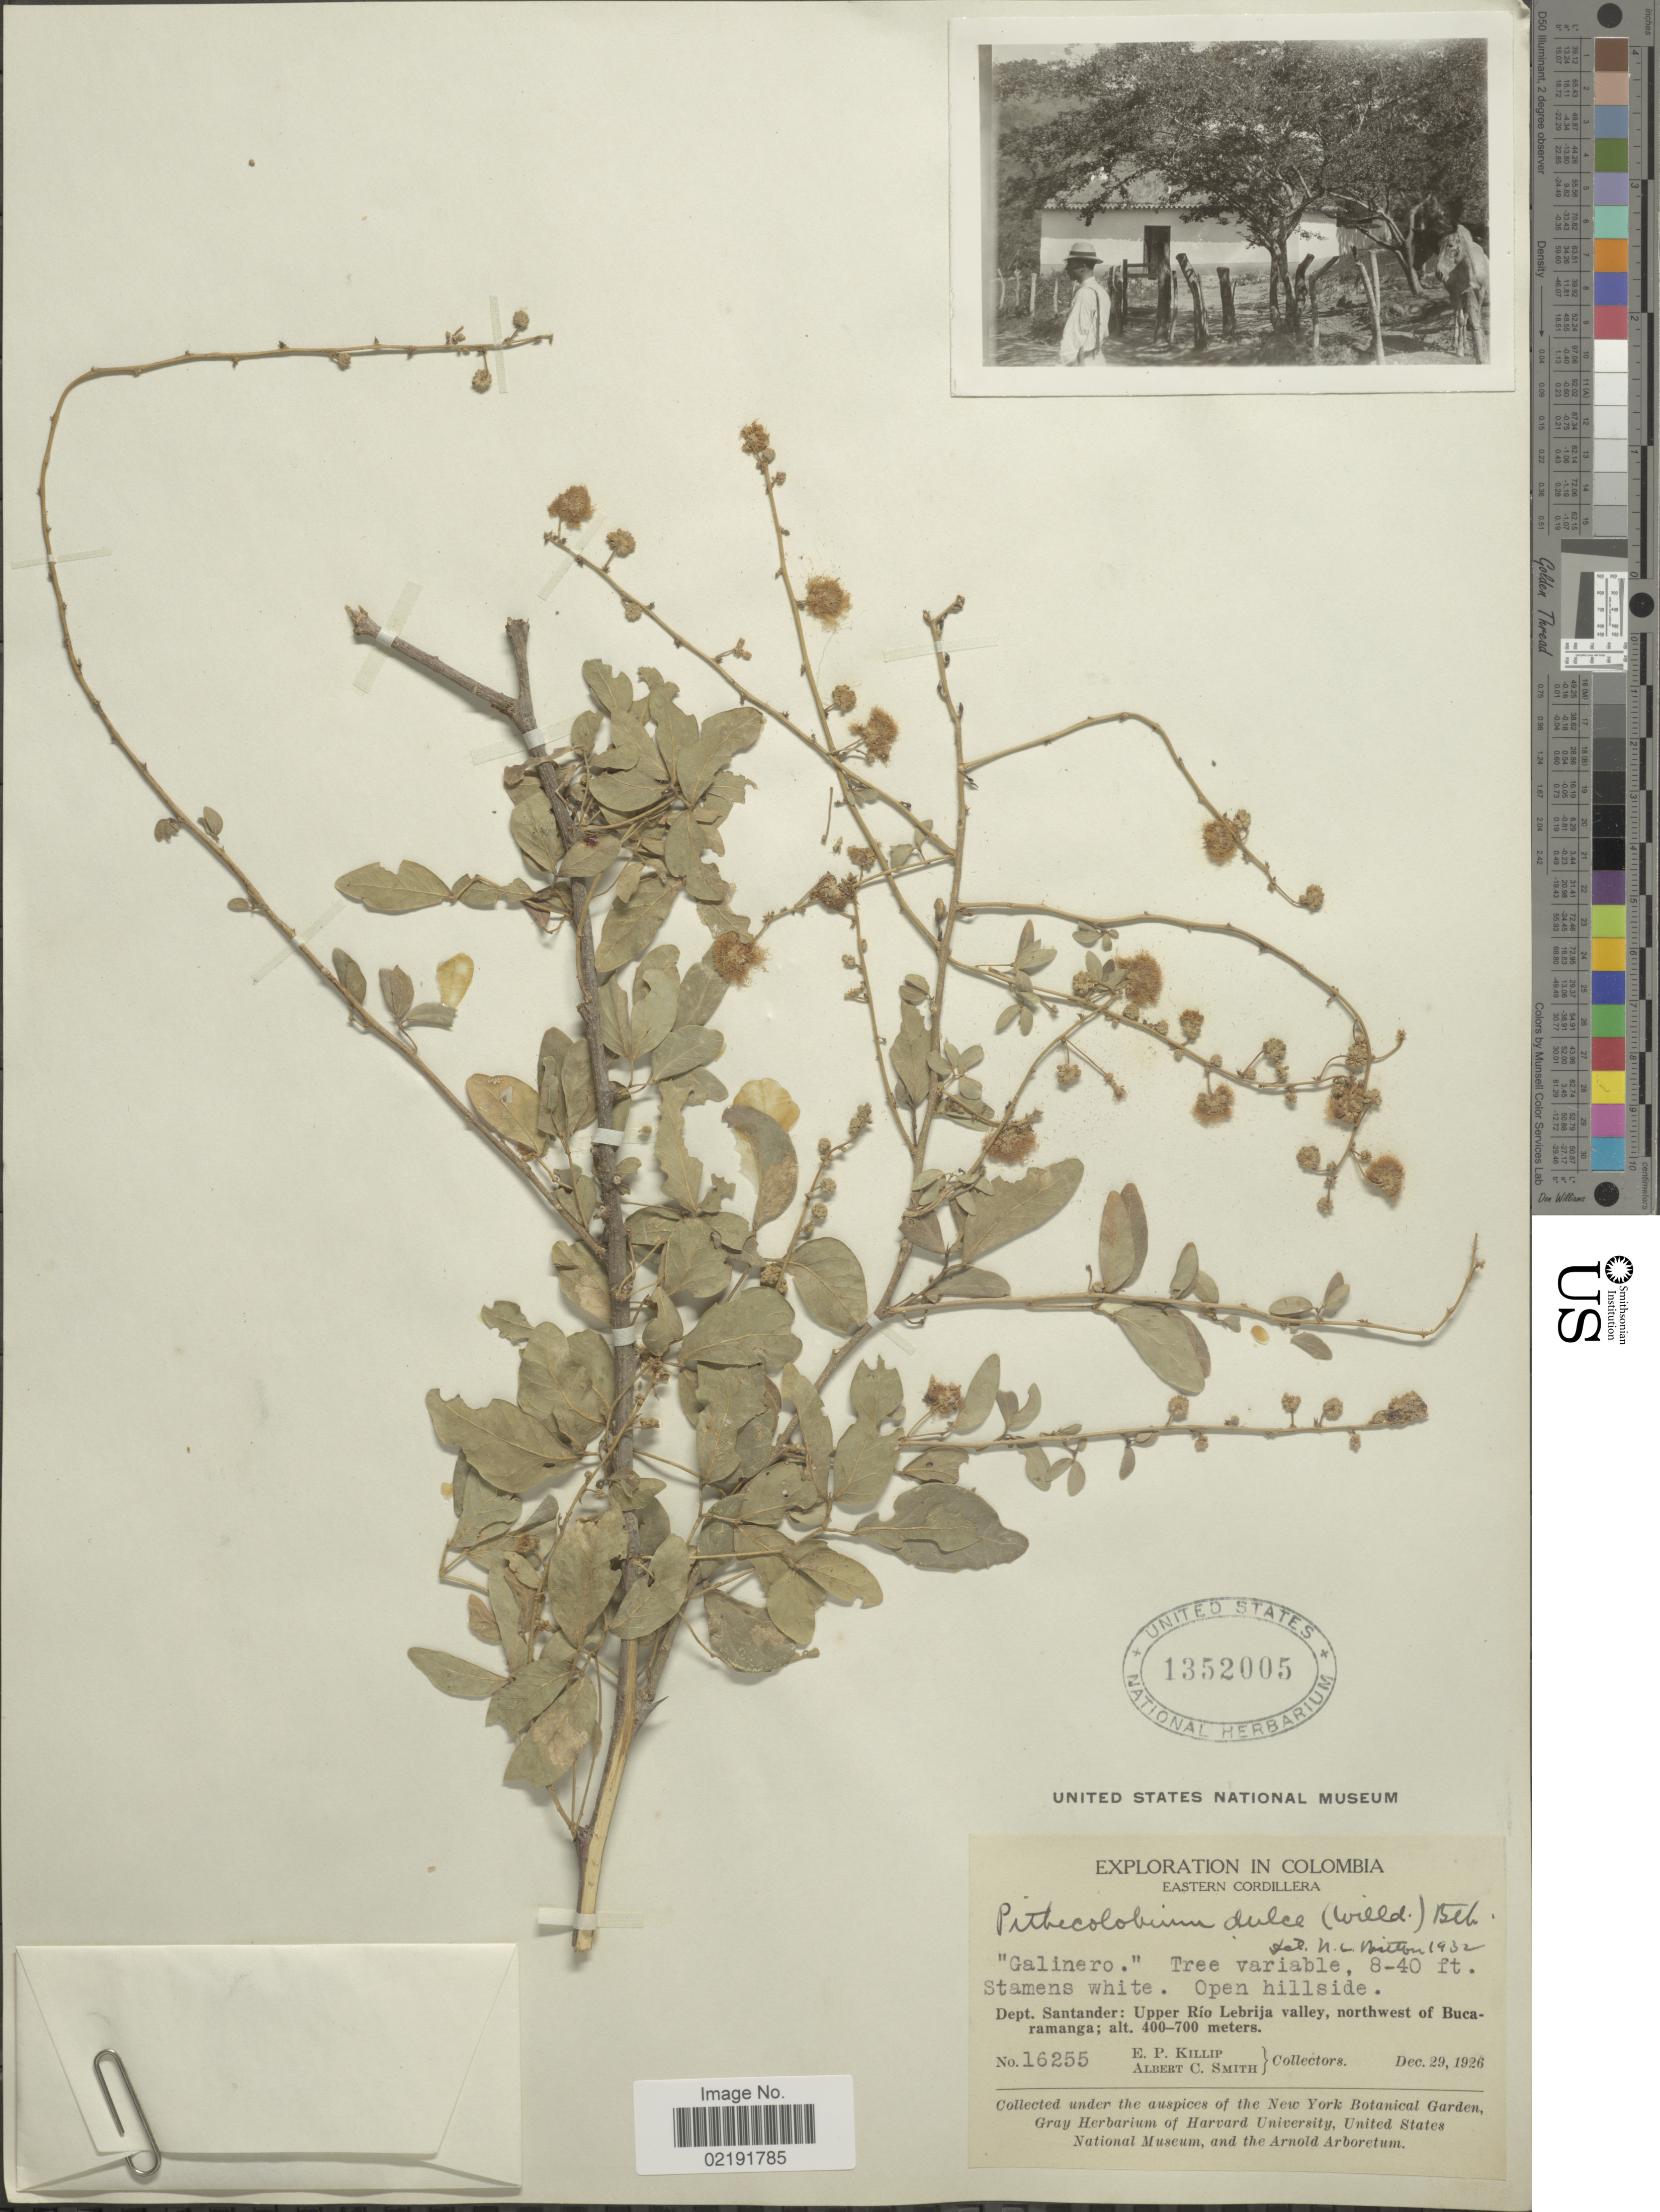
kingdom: Plantae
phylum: Tracheophyta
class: Magnoliopsida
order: Fabales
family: Fabaceae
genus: Pithecellobium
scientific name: Pithecellobium dulce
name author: (Roxb.) Benth.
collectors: E. P. Killip & A. C. Smith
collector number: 16255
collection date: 1926-12-29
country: Colombia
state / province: Santander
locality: Eastern Cordillera. Dept. Santander: Upper Río Lebrija valley, northwest of Bucaramanga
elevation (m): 400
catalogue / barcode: US 1352005